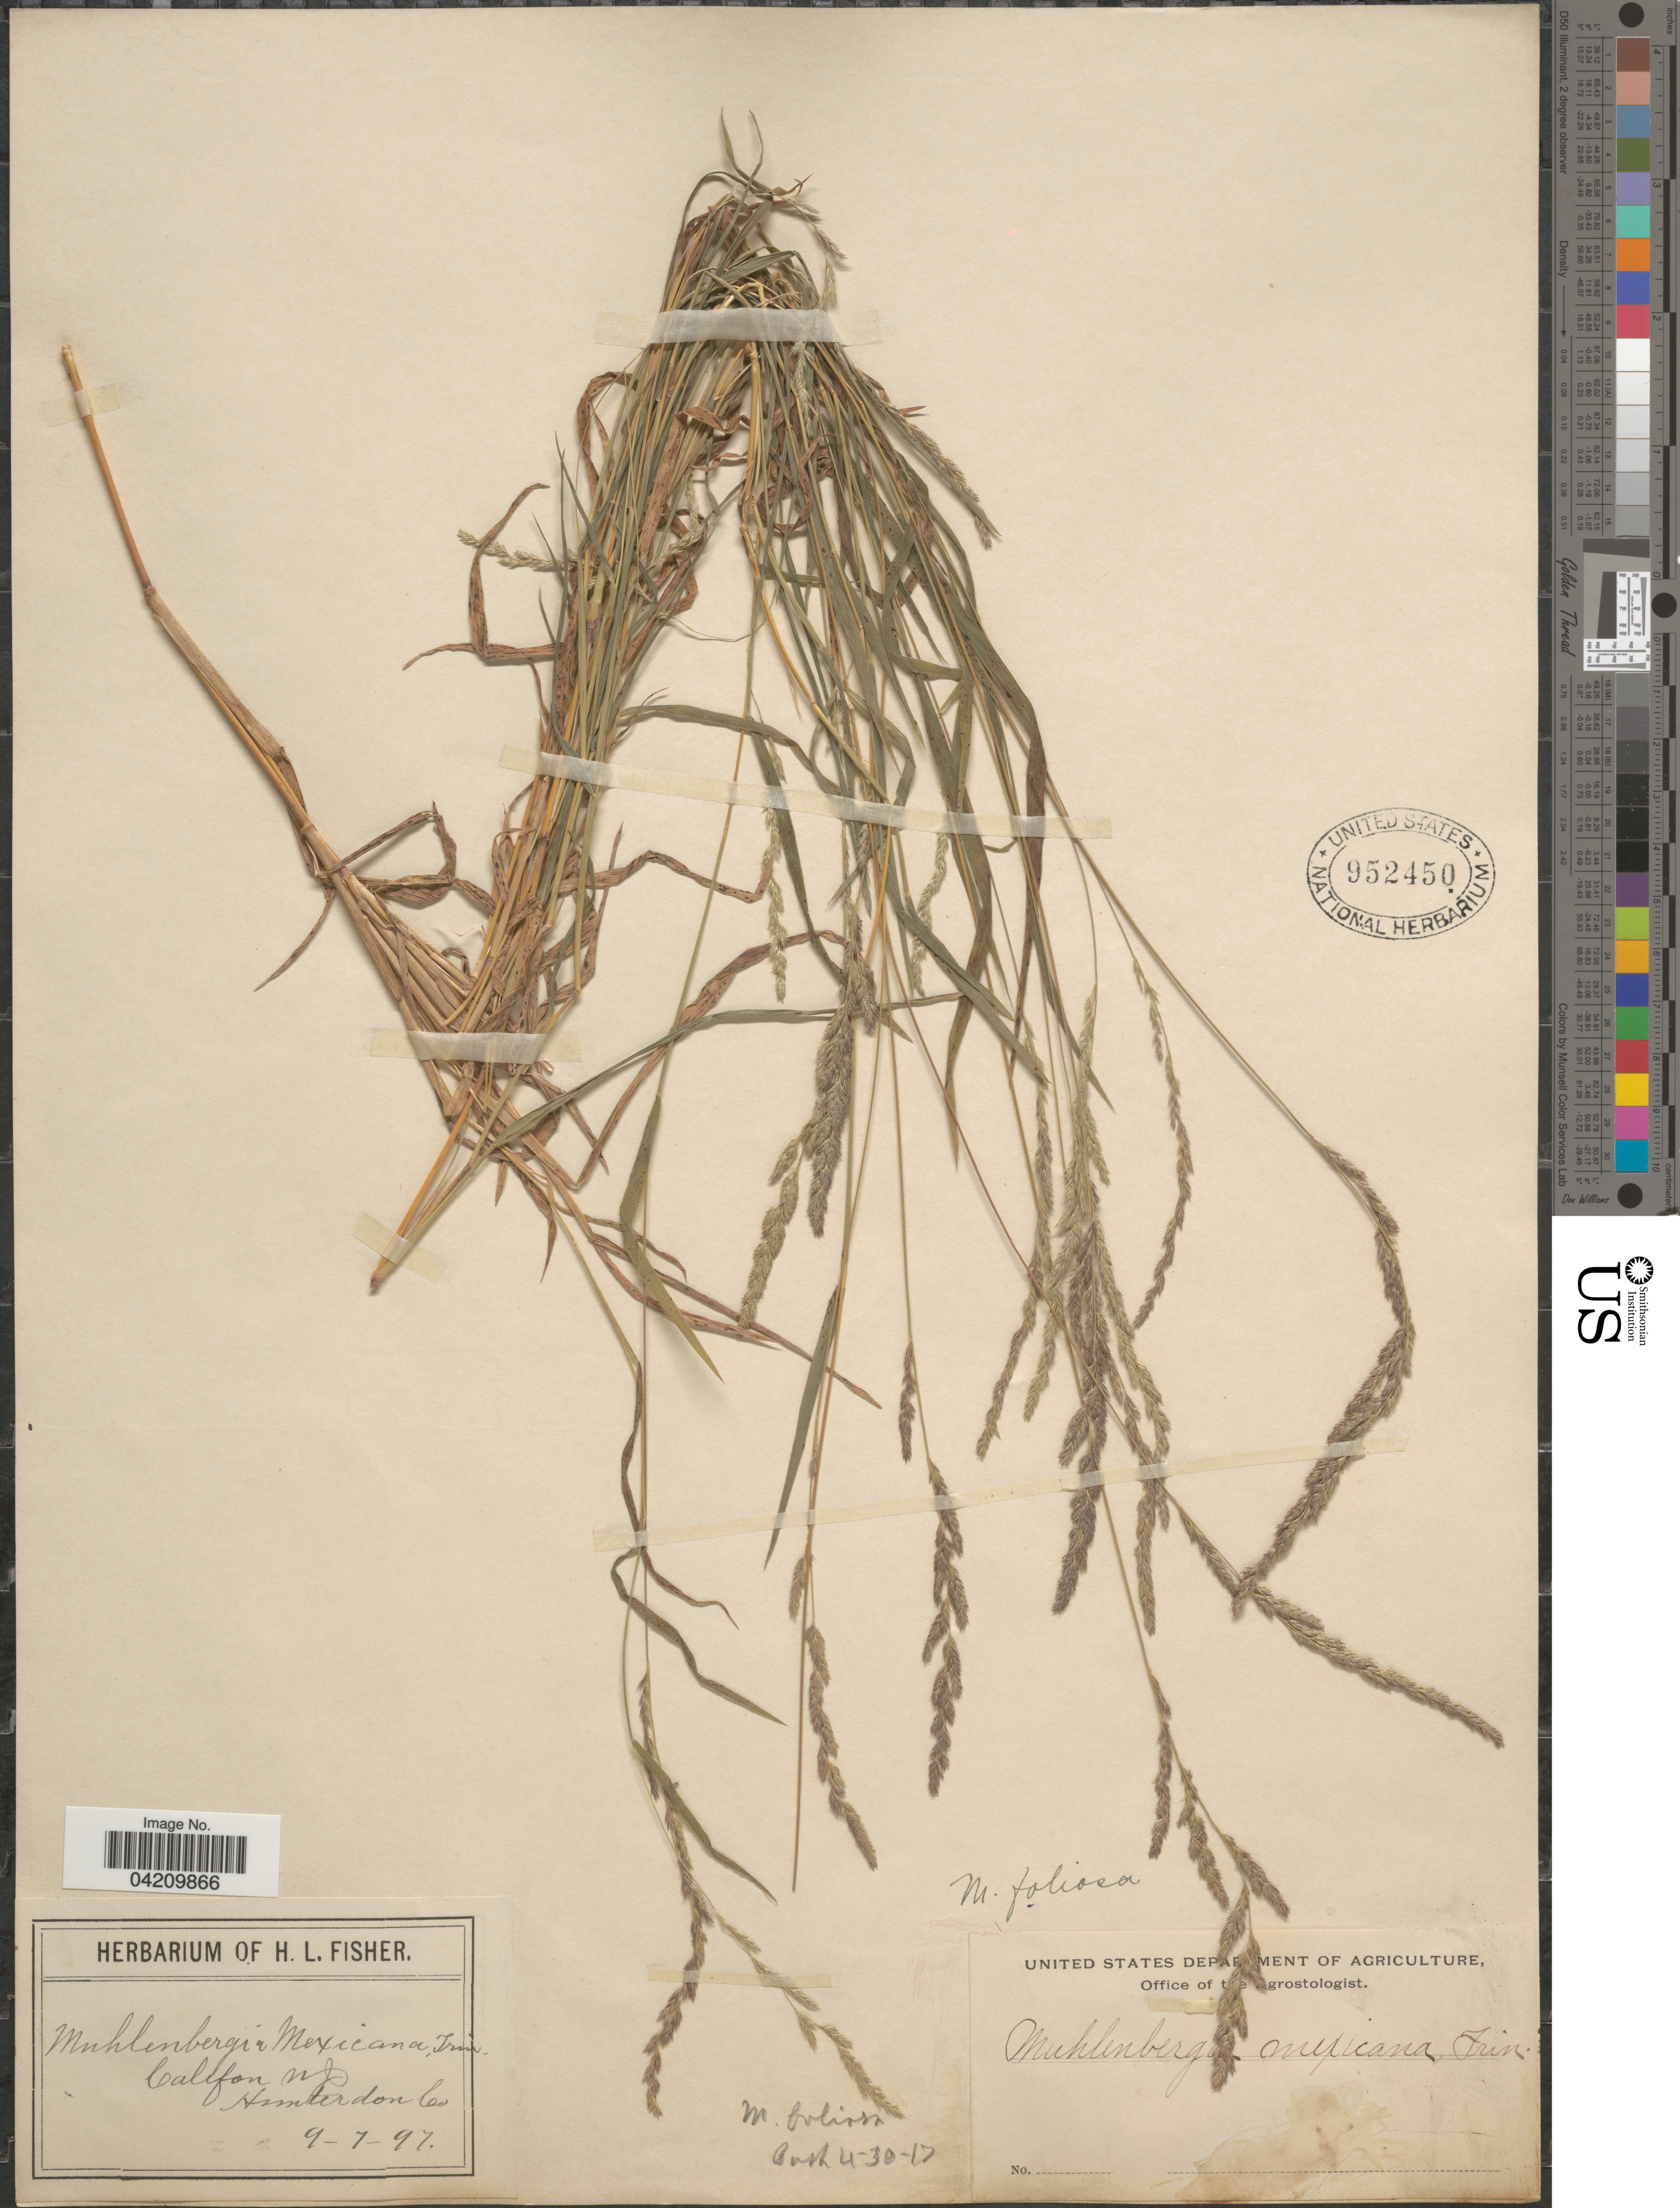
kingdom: Plantae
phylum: Tracheophyta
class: Liliopsida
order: Poales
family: Poaceae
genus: Muhlenbergia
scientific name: Muhlenbergia mexicana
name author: (L.) Trin.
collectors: H. L. Fisher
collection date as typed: Transcribed d/m/y: 7/9/97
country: United States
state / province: New Jersey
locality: Califon. Hunterdon Co.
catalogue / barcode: US 952450